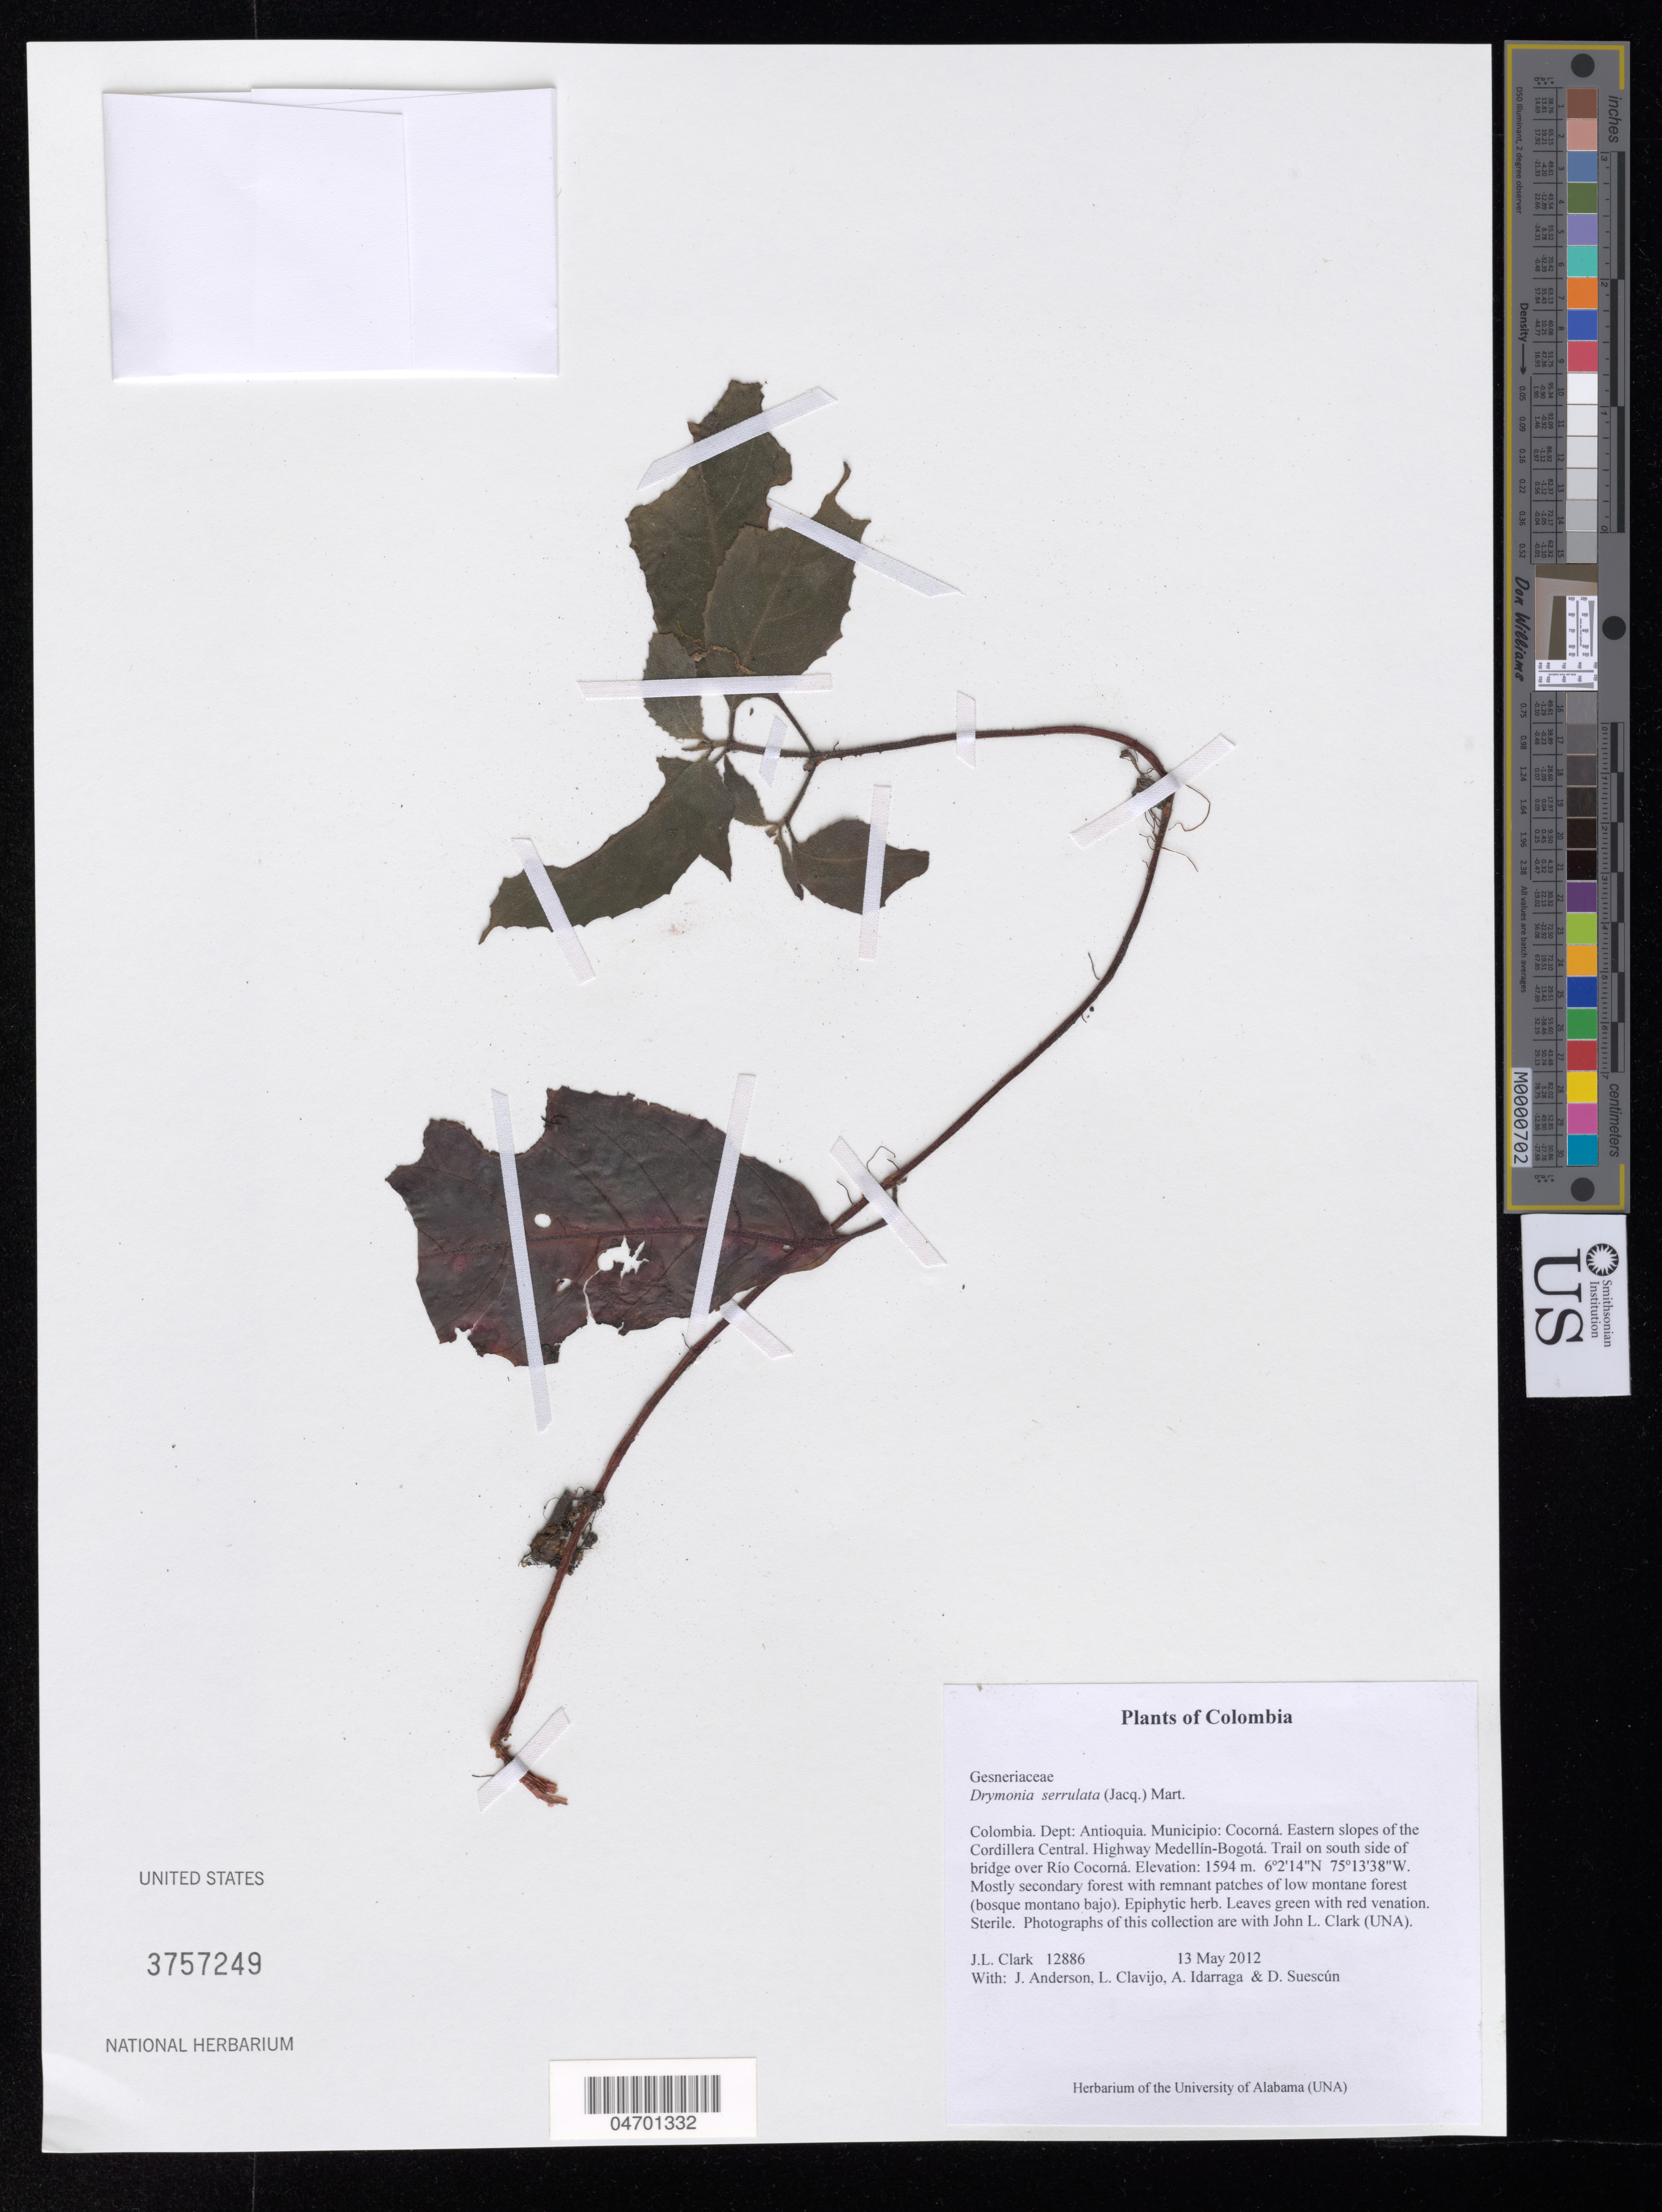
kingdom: Plantae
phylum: Tracheophyta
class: Magnoliopsida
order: Lamiales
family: Gesneriaceae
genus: Drymonia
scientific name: Drymonia serrulata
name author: (Jacq.) Mart.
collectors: J. L. Clark, J. Anderson, L. Clavijo & A. Idarraga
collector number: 12886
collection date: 2012-05-13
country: Colombia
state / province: Antioquia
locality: Dept: Antioquia. Municipio: Cocorná. Eastern slopes of the Cordillera Central. Highway Medellín-Bogotá. Trail on south side of bridge over Río Cocorná.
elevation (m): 1594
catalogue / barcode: US 3757249